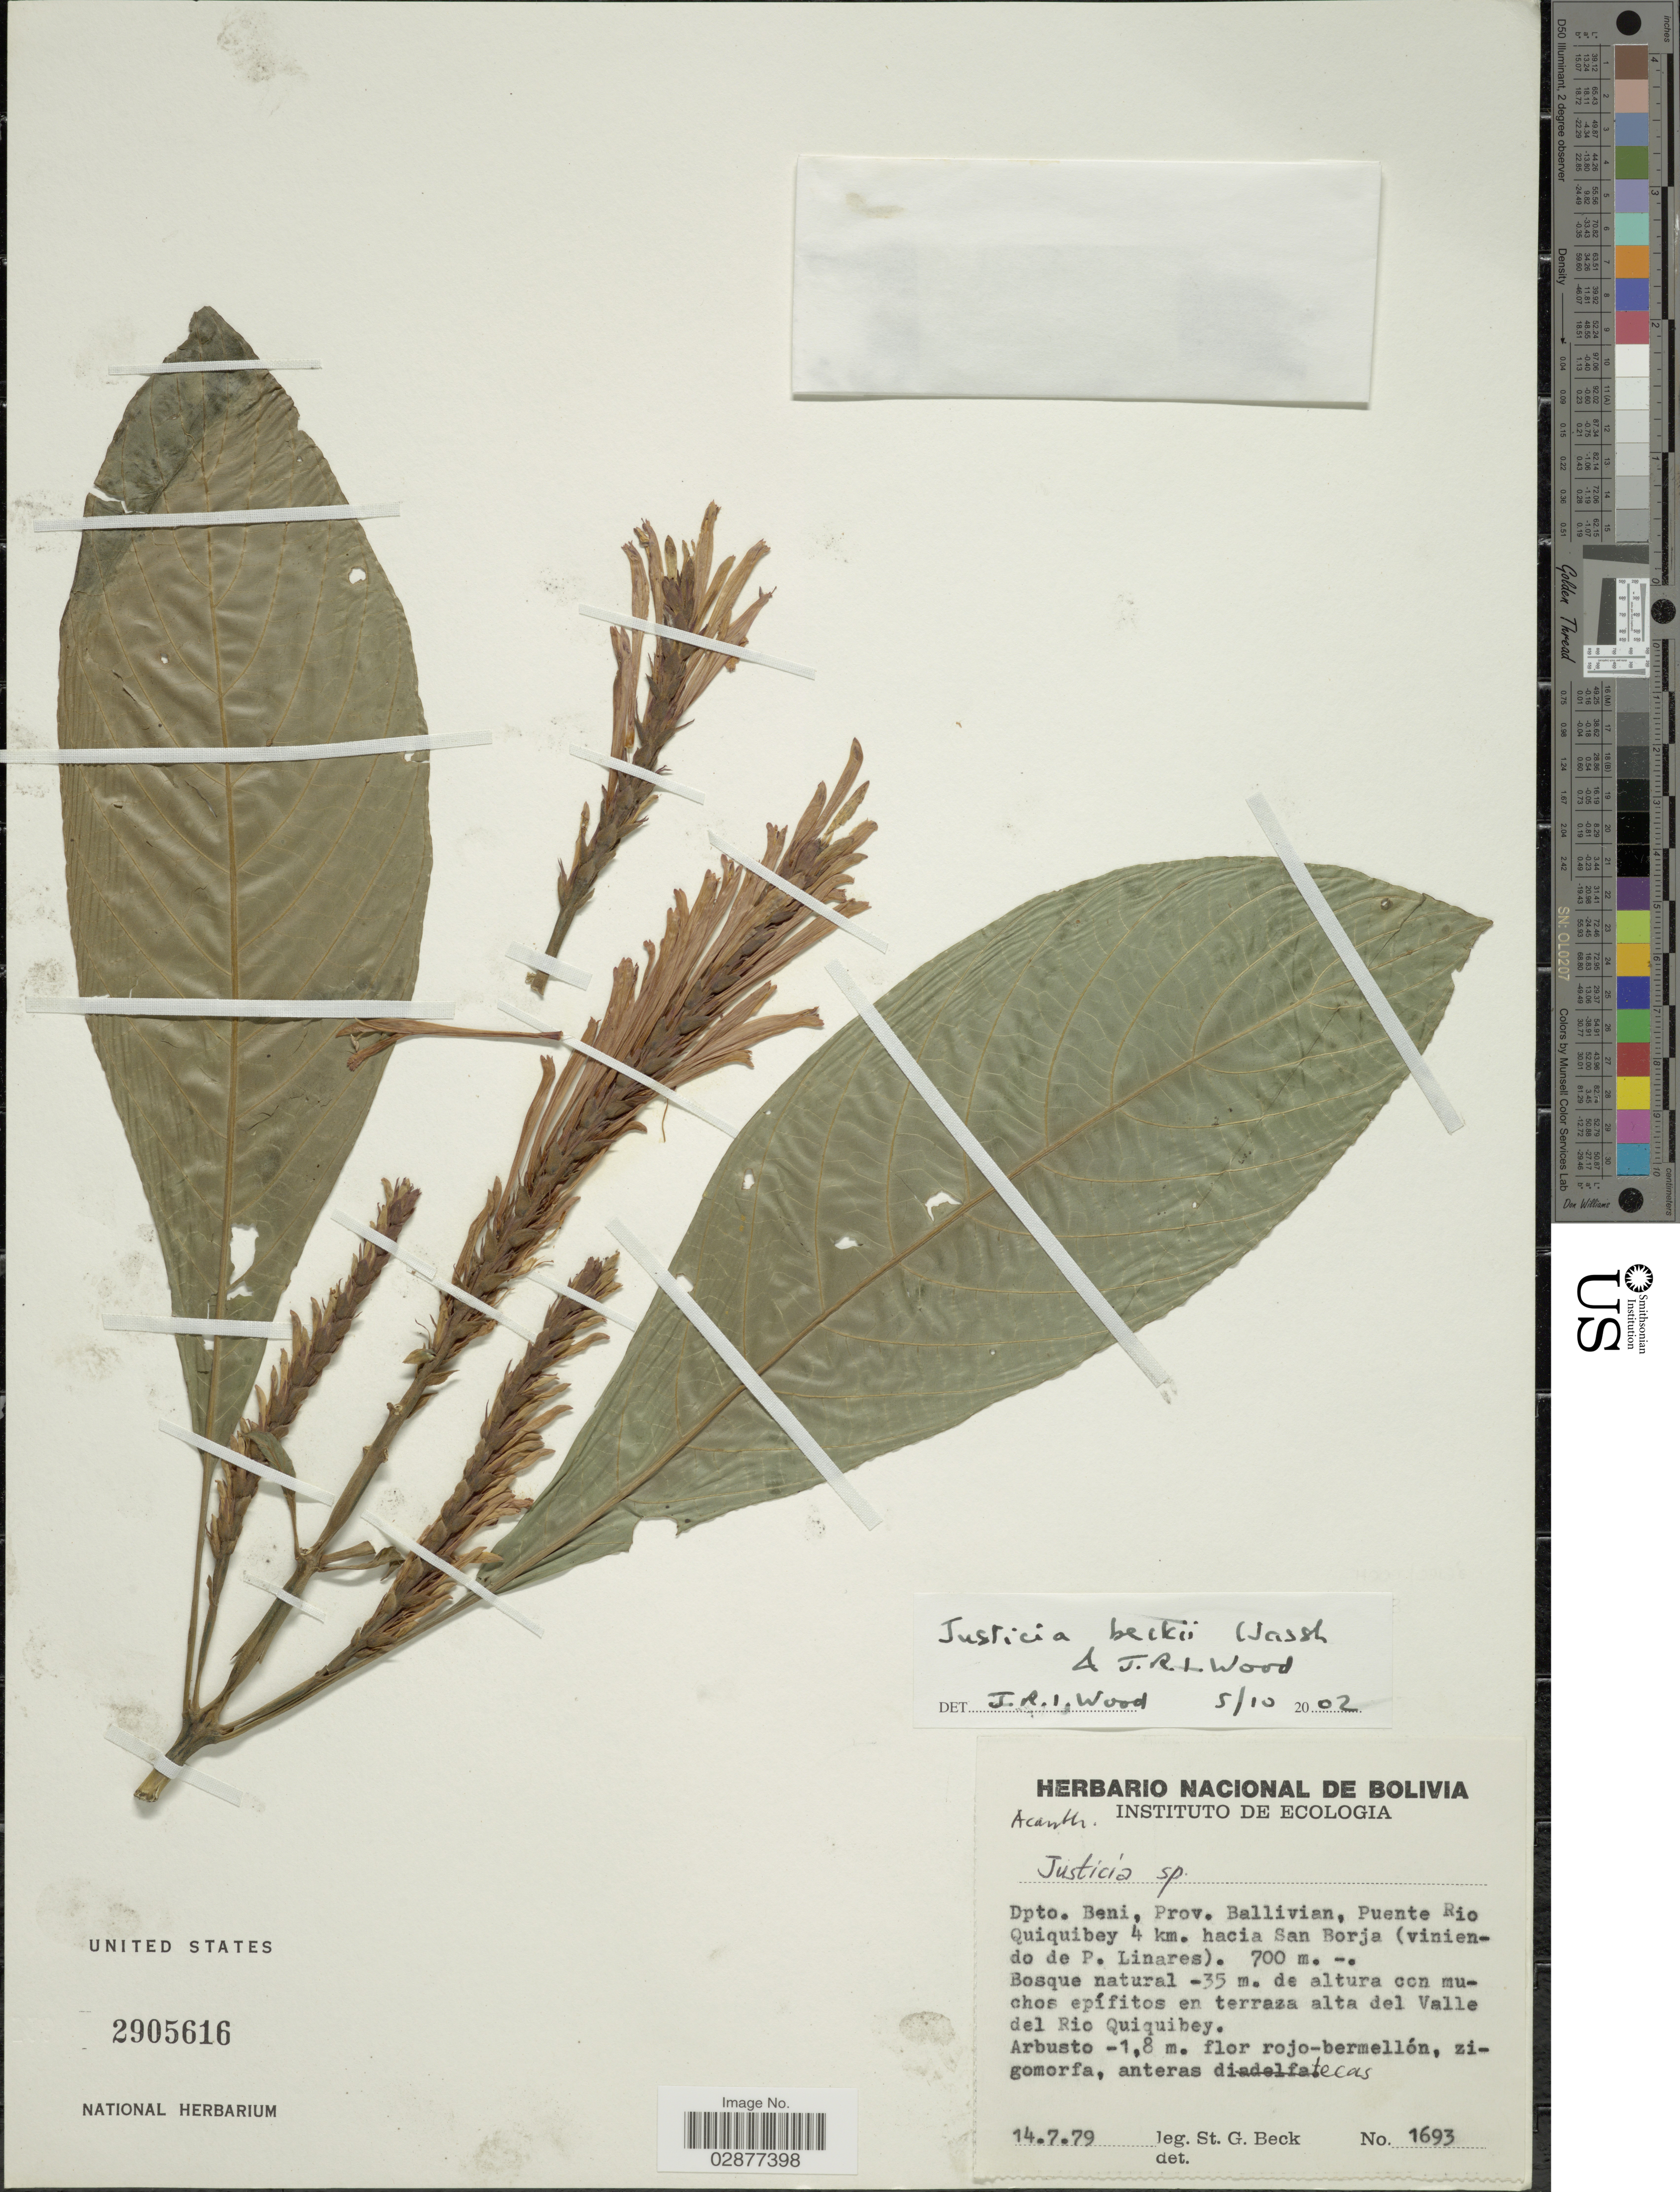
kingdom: Plantae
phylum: Tracheophyta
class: Magnoliopsida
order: Lamiales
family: Acanthaceae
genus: Justicia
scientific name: Justicia beckii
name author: Wassh. & J.R.I. Wood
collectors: S. Beck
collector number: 1693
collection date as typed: Transcribed d/m/y: 14/7/79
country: Bolivia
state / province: Beni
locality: Dpto. Beni, Prov. Ballivian, Puente Rio Quiquibey 4 km. hacia San Borja (viniendo de P. Linares).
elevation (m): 700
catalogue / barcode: US 2905616